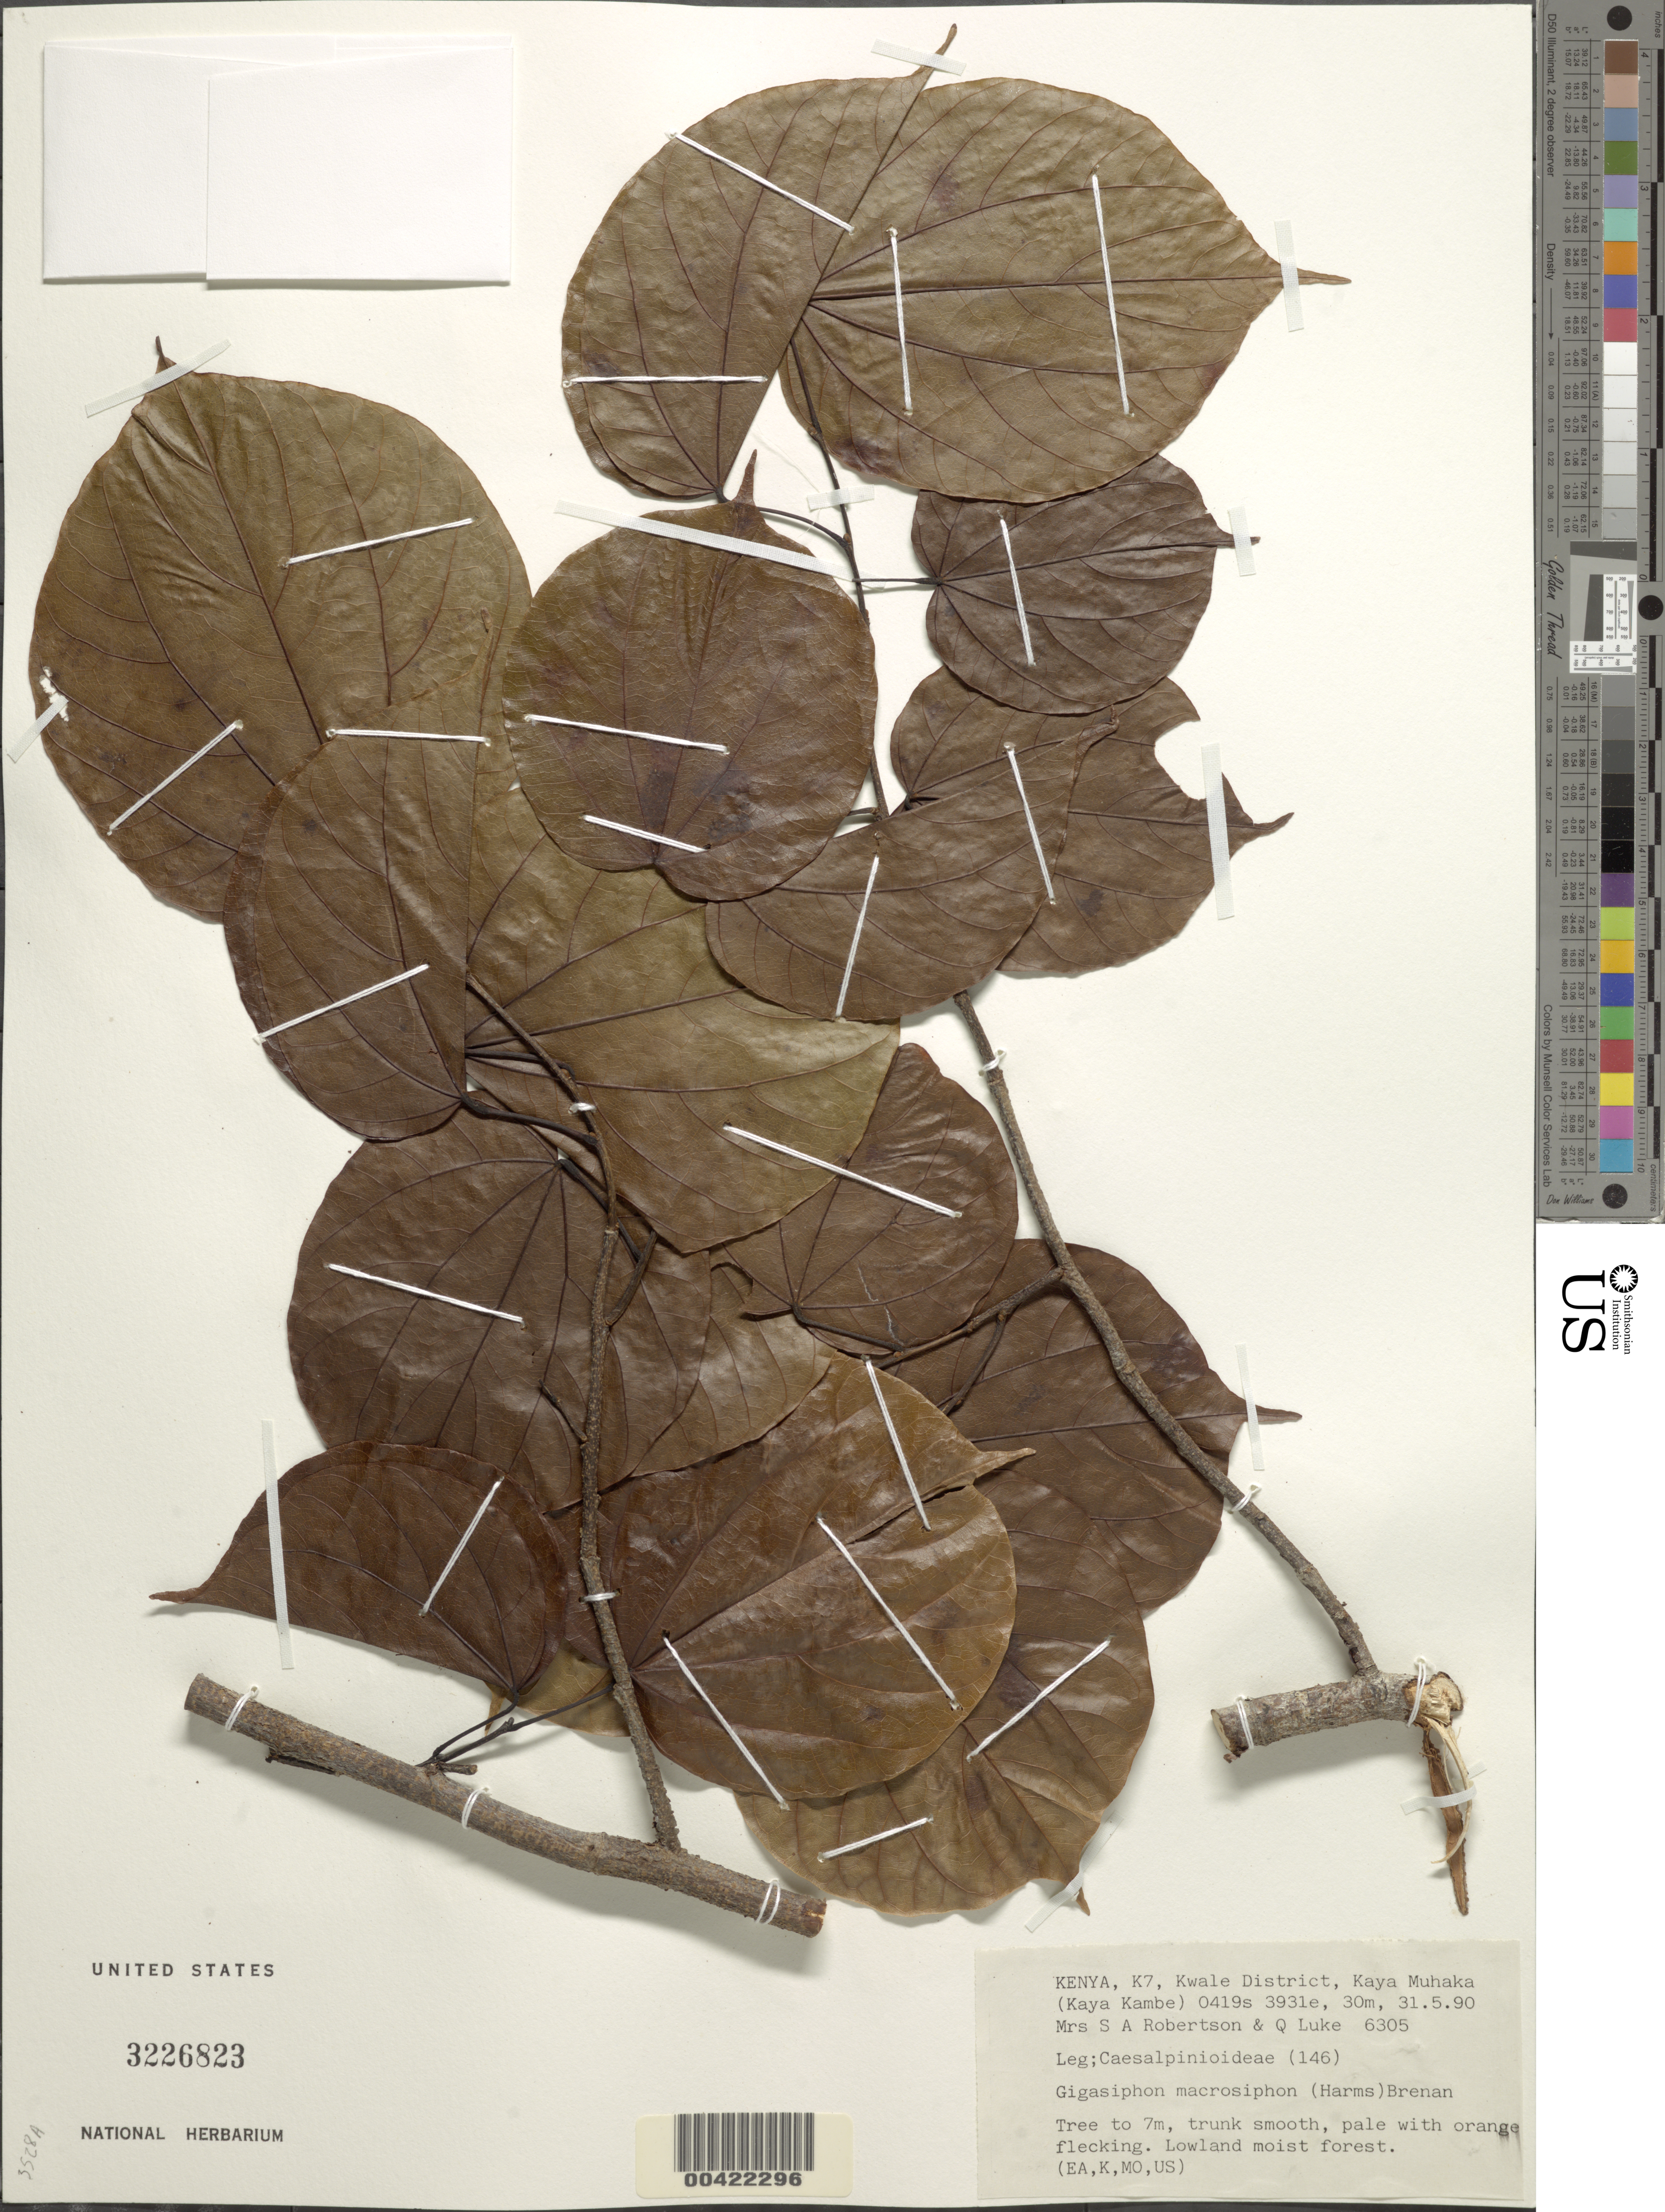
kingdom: Plantae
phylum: Tracheophyta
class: Magnoliopsida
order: Fabales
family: Fabaceae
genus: Gigasiphon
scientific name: Gigasiphon macrosiphon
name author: (Harms) Brenan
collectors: S. A. Robertson & Q. Luke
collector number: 6305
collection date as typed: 31 May 1990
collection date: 1990-05-31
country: Kenya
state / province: Kwale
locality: Kaya muhaka (kaya kambe) kwale dist.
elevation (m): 30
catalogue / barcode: US 3226823